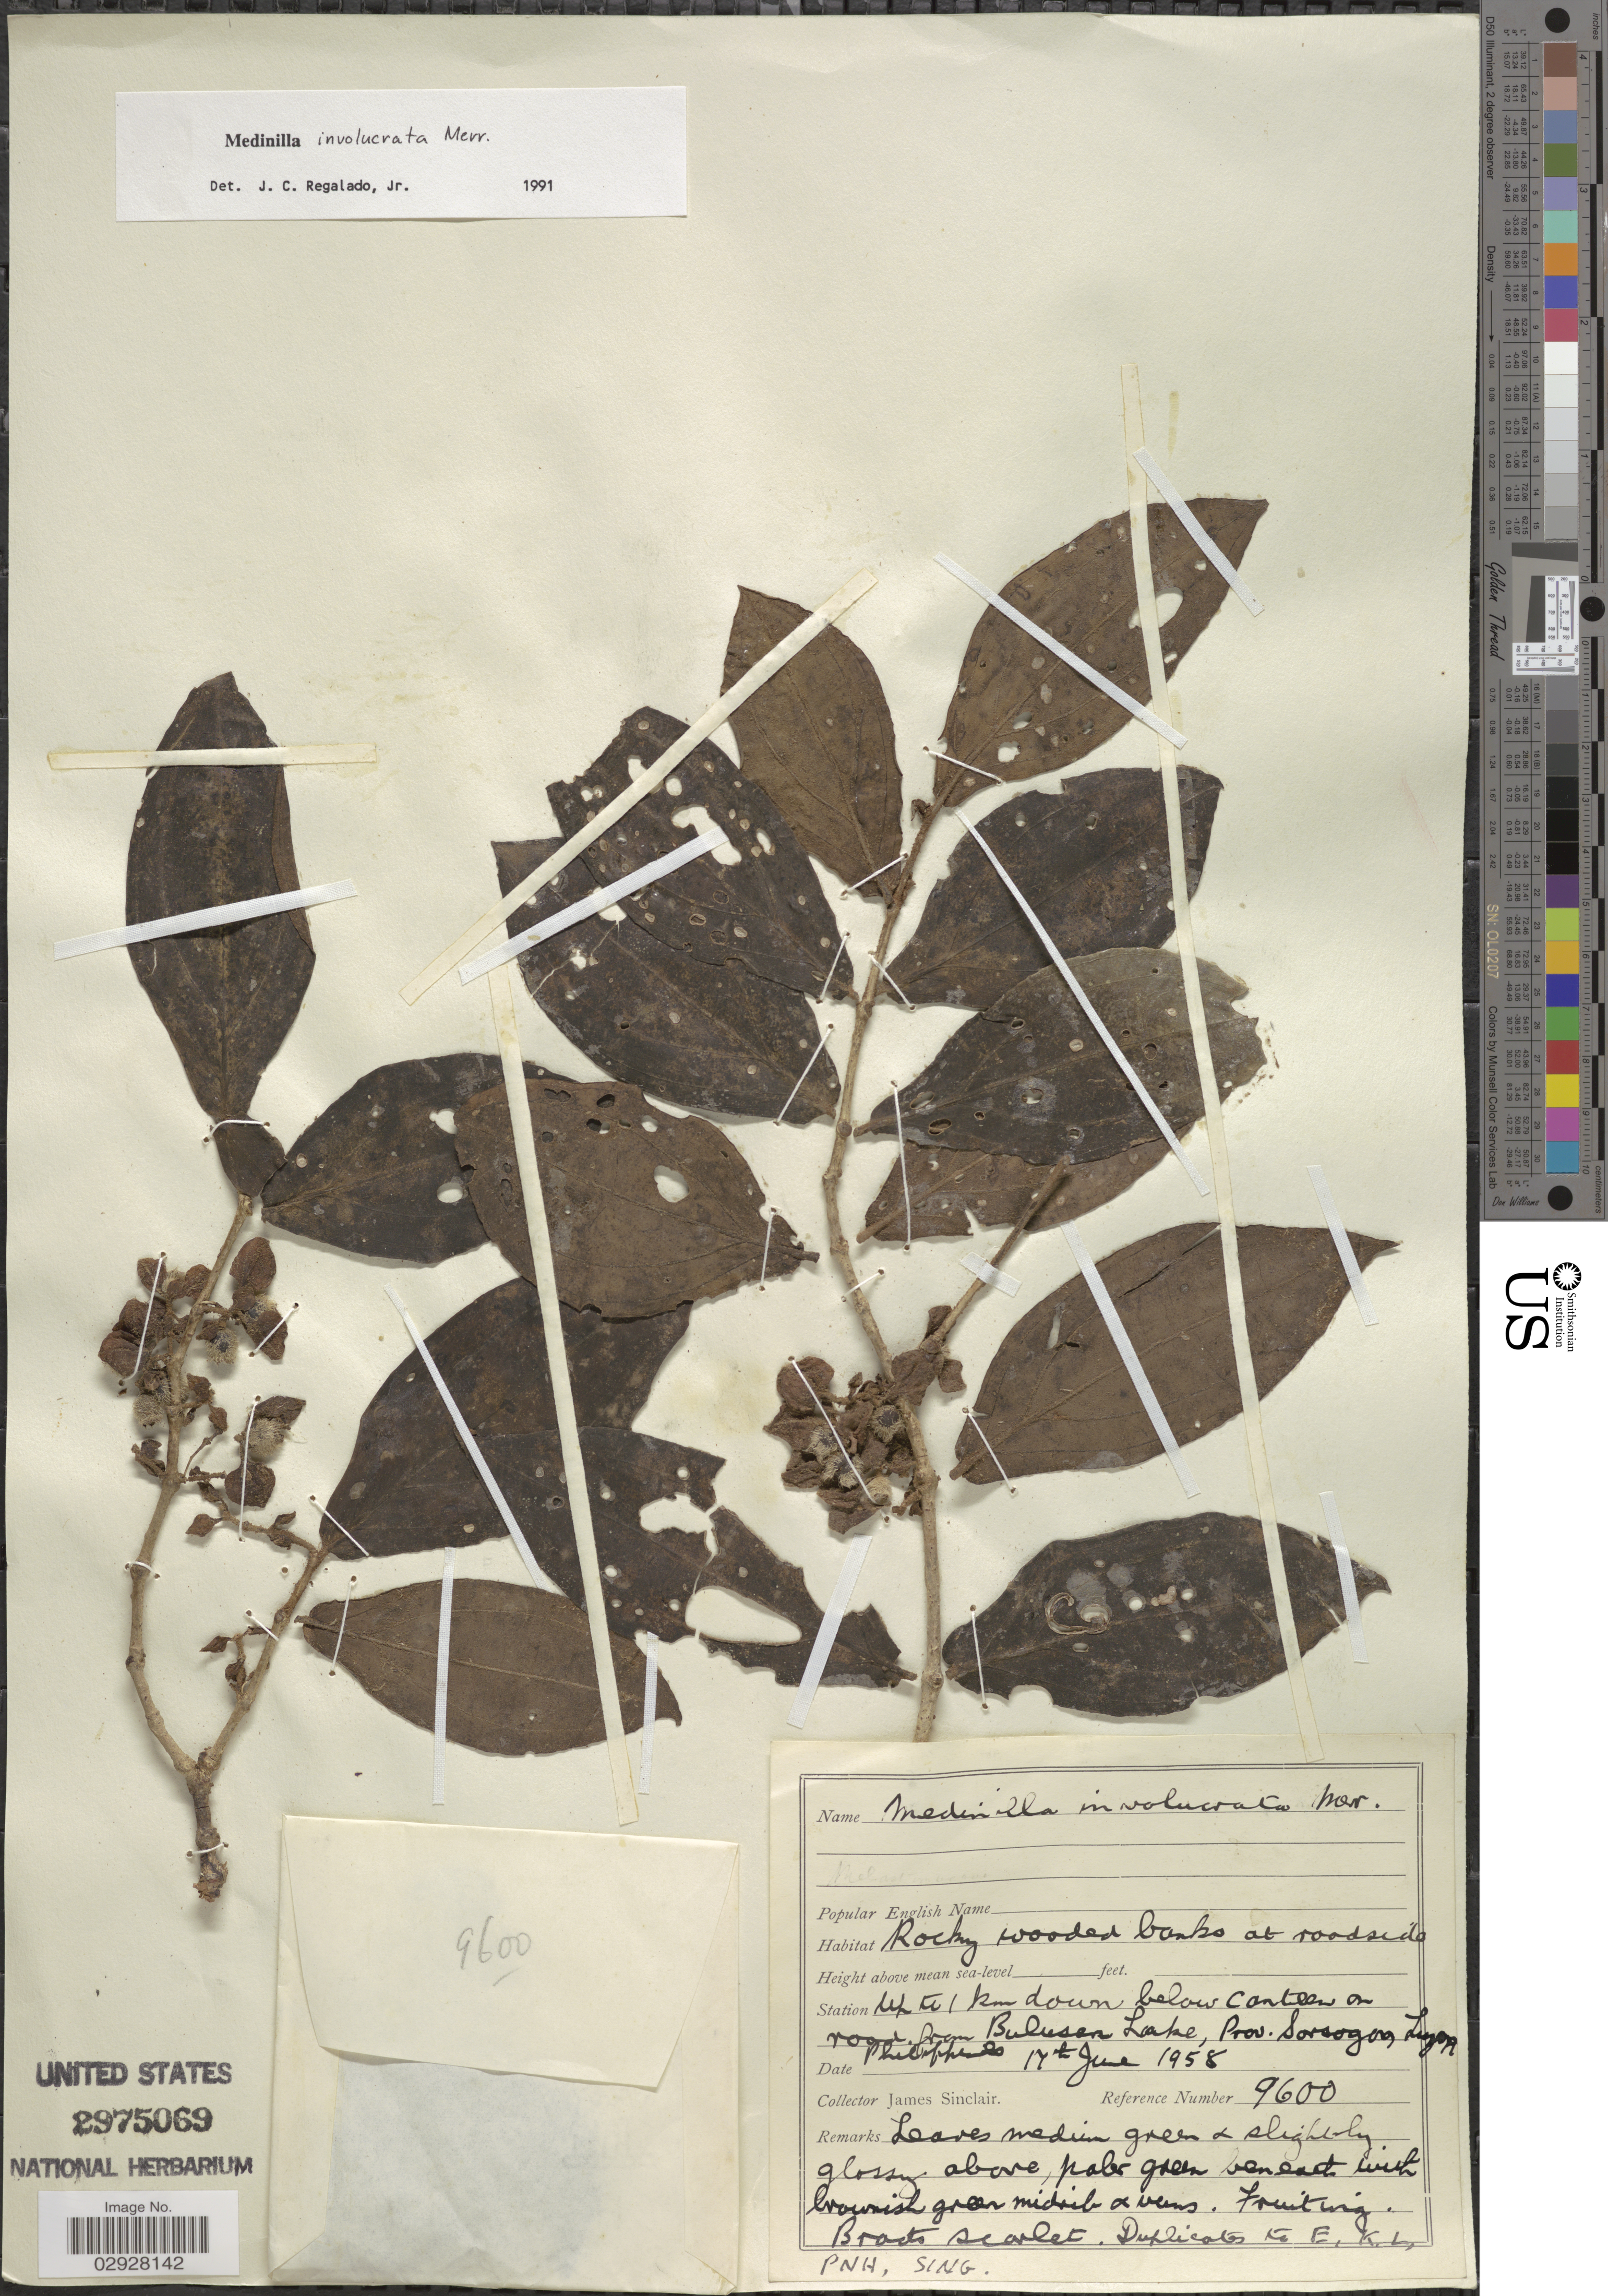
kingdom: Plantae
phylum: Tracheophyta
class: Magnoliopsida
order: Myrtales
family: Melastomataceae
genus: Medinilla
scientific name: Medinilla involucrata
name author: Merr.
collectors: J. Sinclair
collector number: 9600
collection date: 1958-06-17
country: Philippines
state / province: Bicol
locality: Station up to 1 km down below canton on road from Bulusan Lake, Prov. Sorsogon, Luzon.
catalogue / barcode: US 2975069